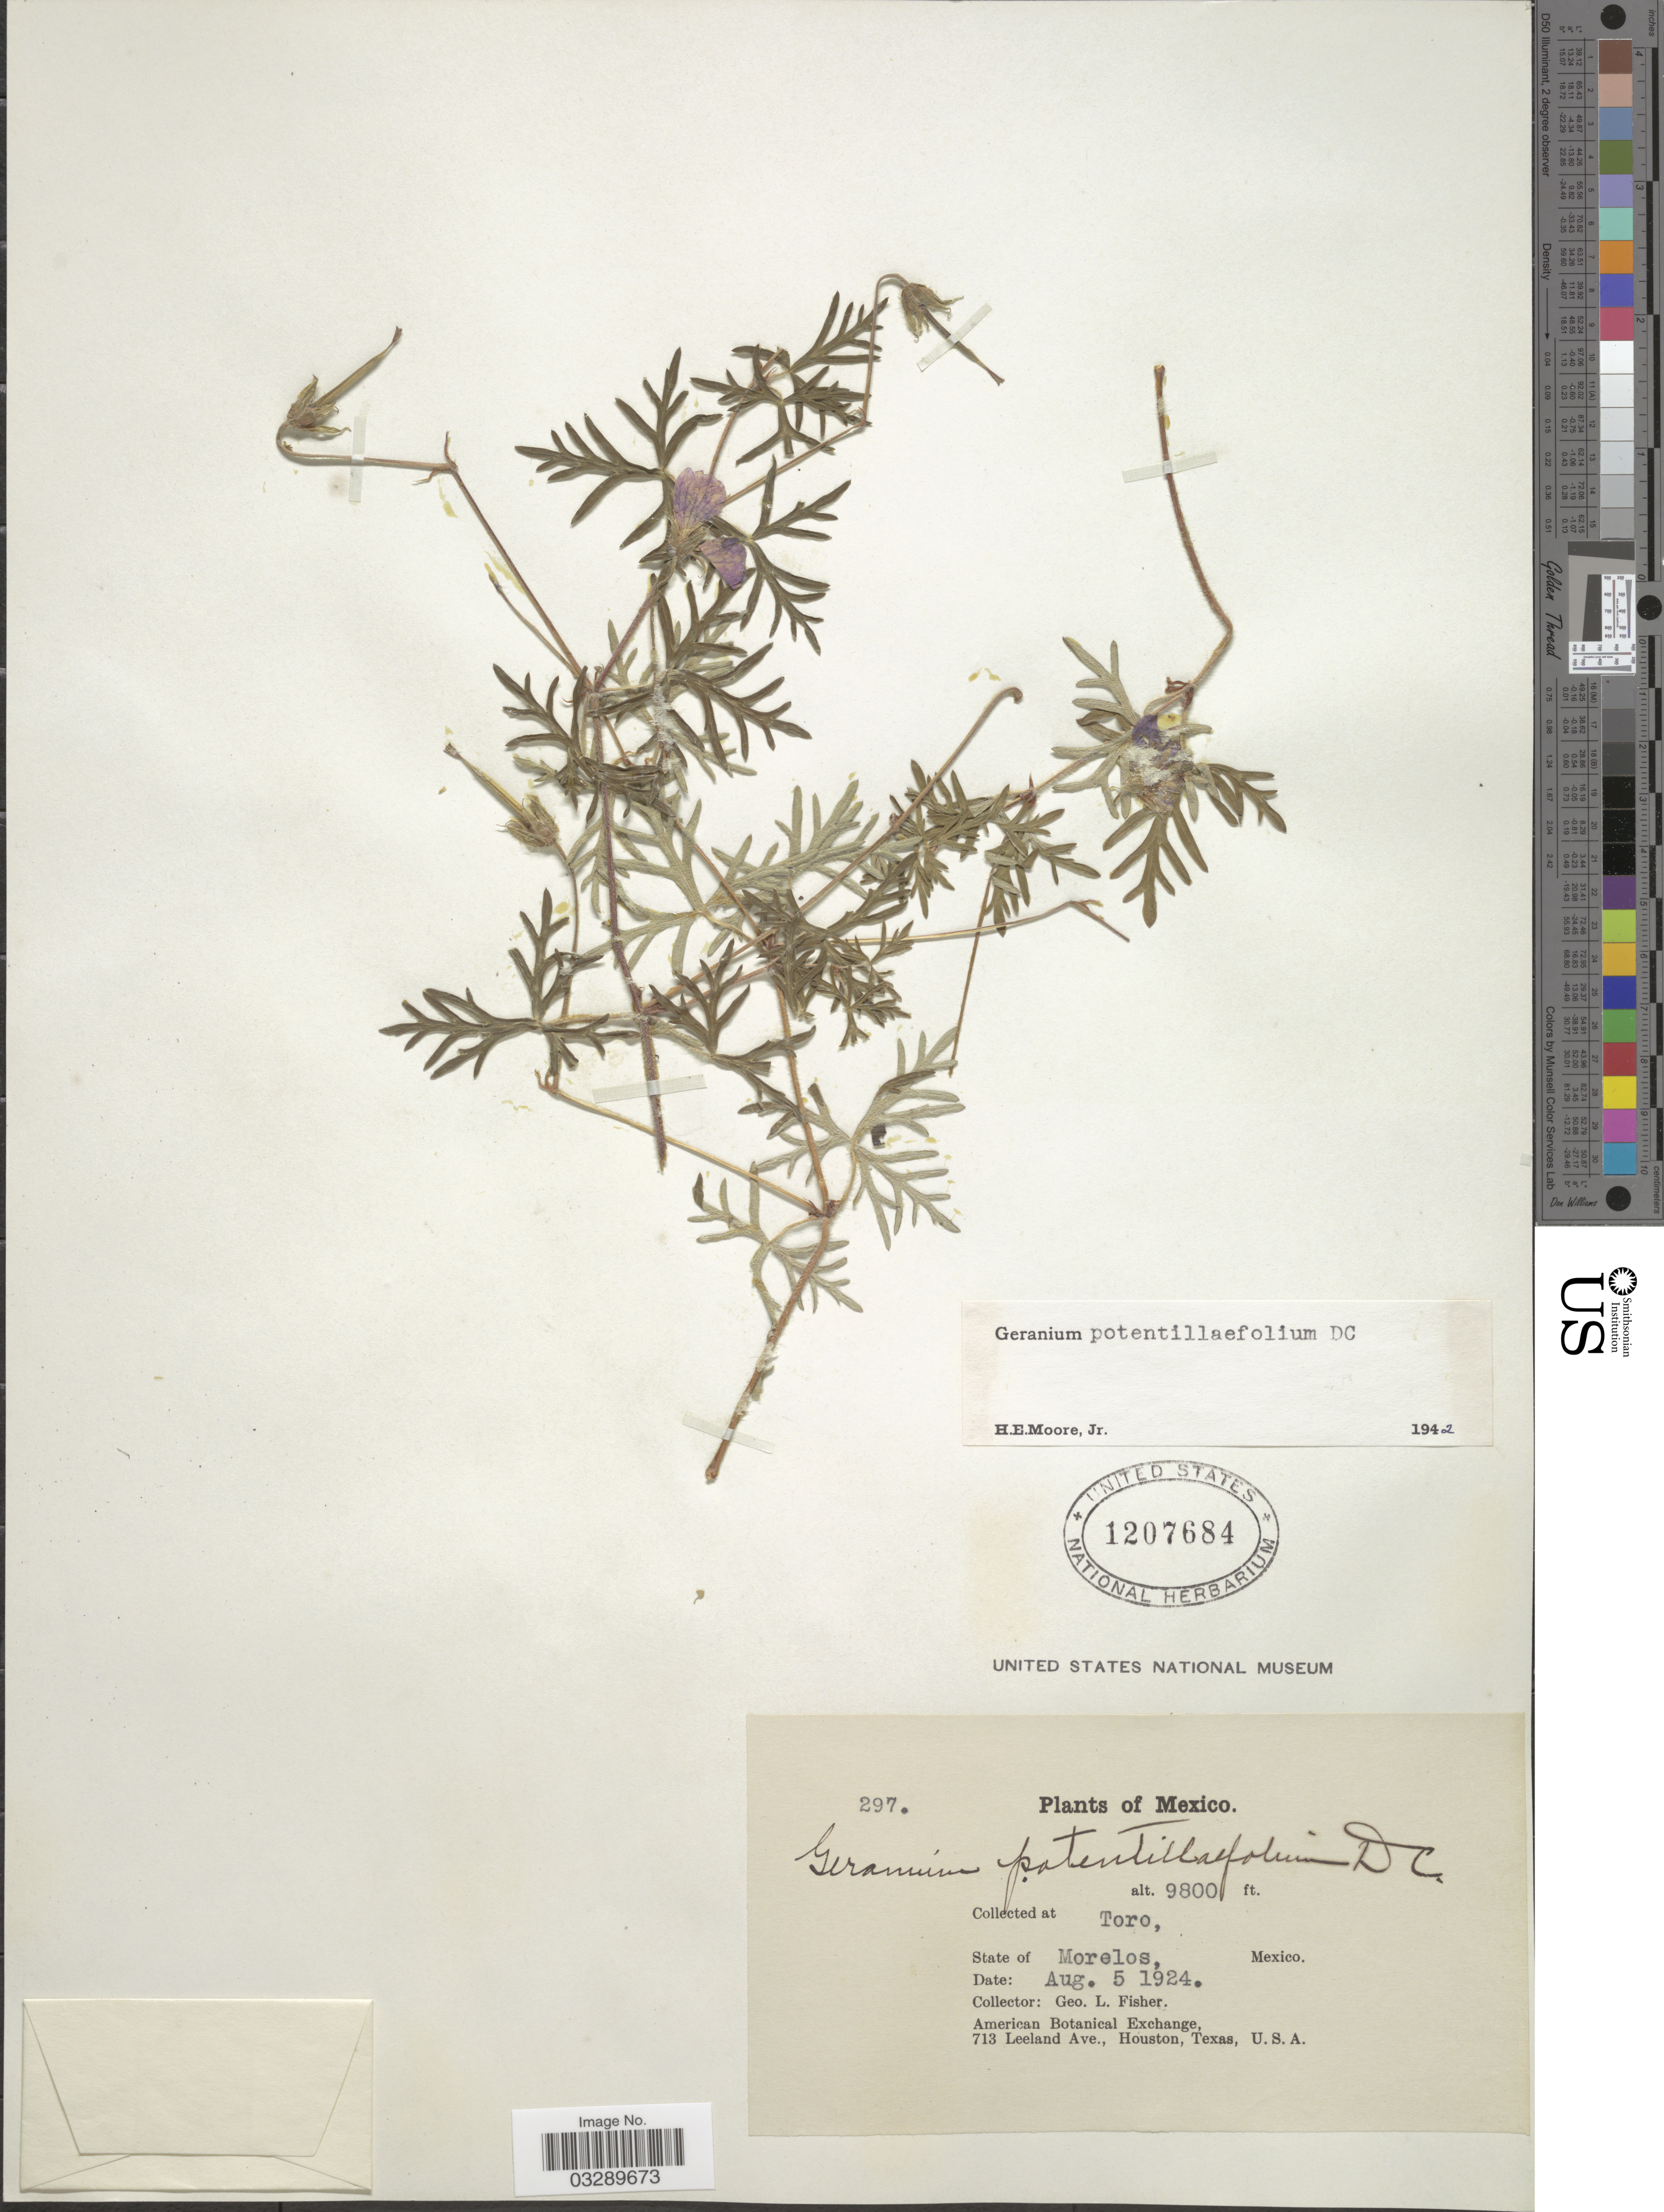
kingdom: Plantae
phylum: Tracheophyta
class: Magnoliopsida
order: Geraniales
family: Geraniaceae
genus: Geranium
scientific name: Geranium pontentillifolium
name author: DC.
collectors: G. L. Fisher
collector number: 297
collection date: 1924-08-05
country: Mexico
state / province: Morelos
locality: Toro.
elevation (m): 2987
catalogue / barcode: US 1207684